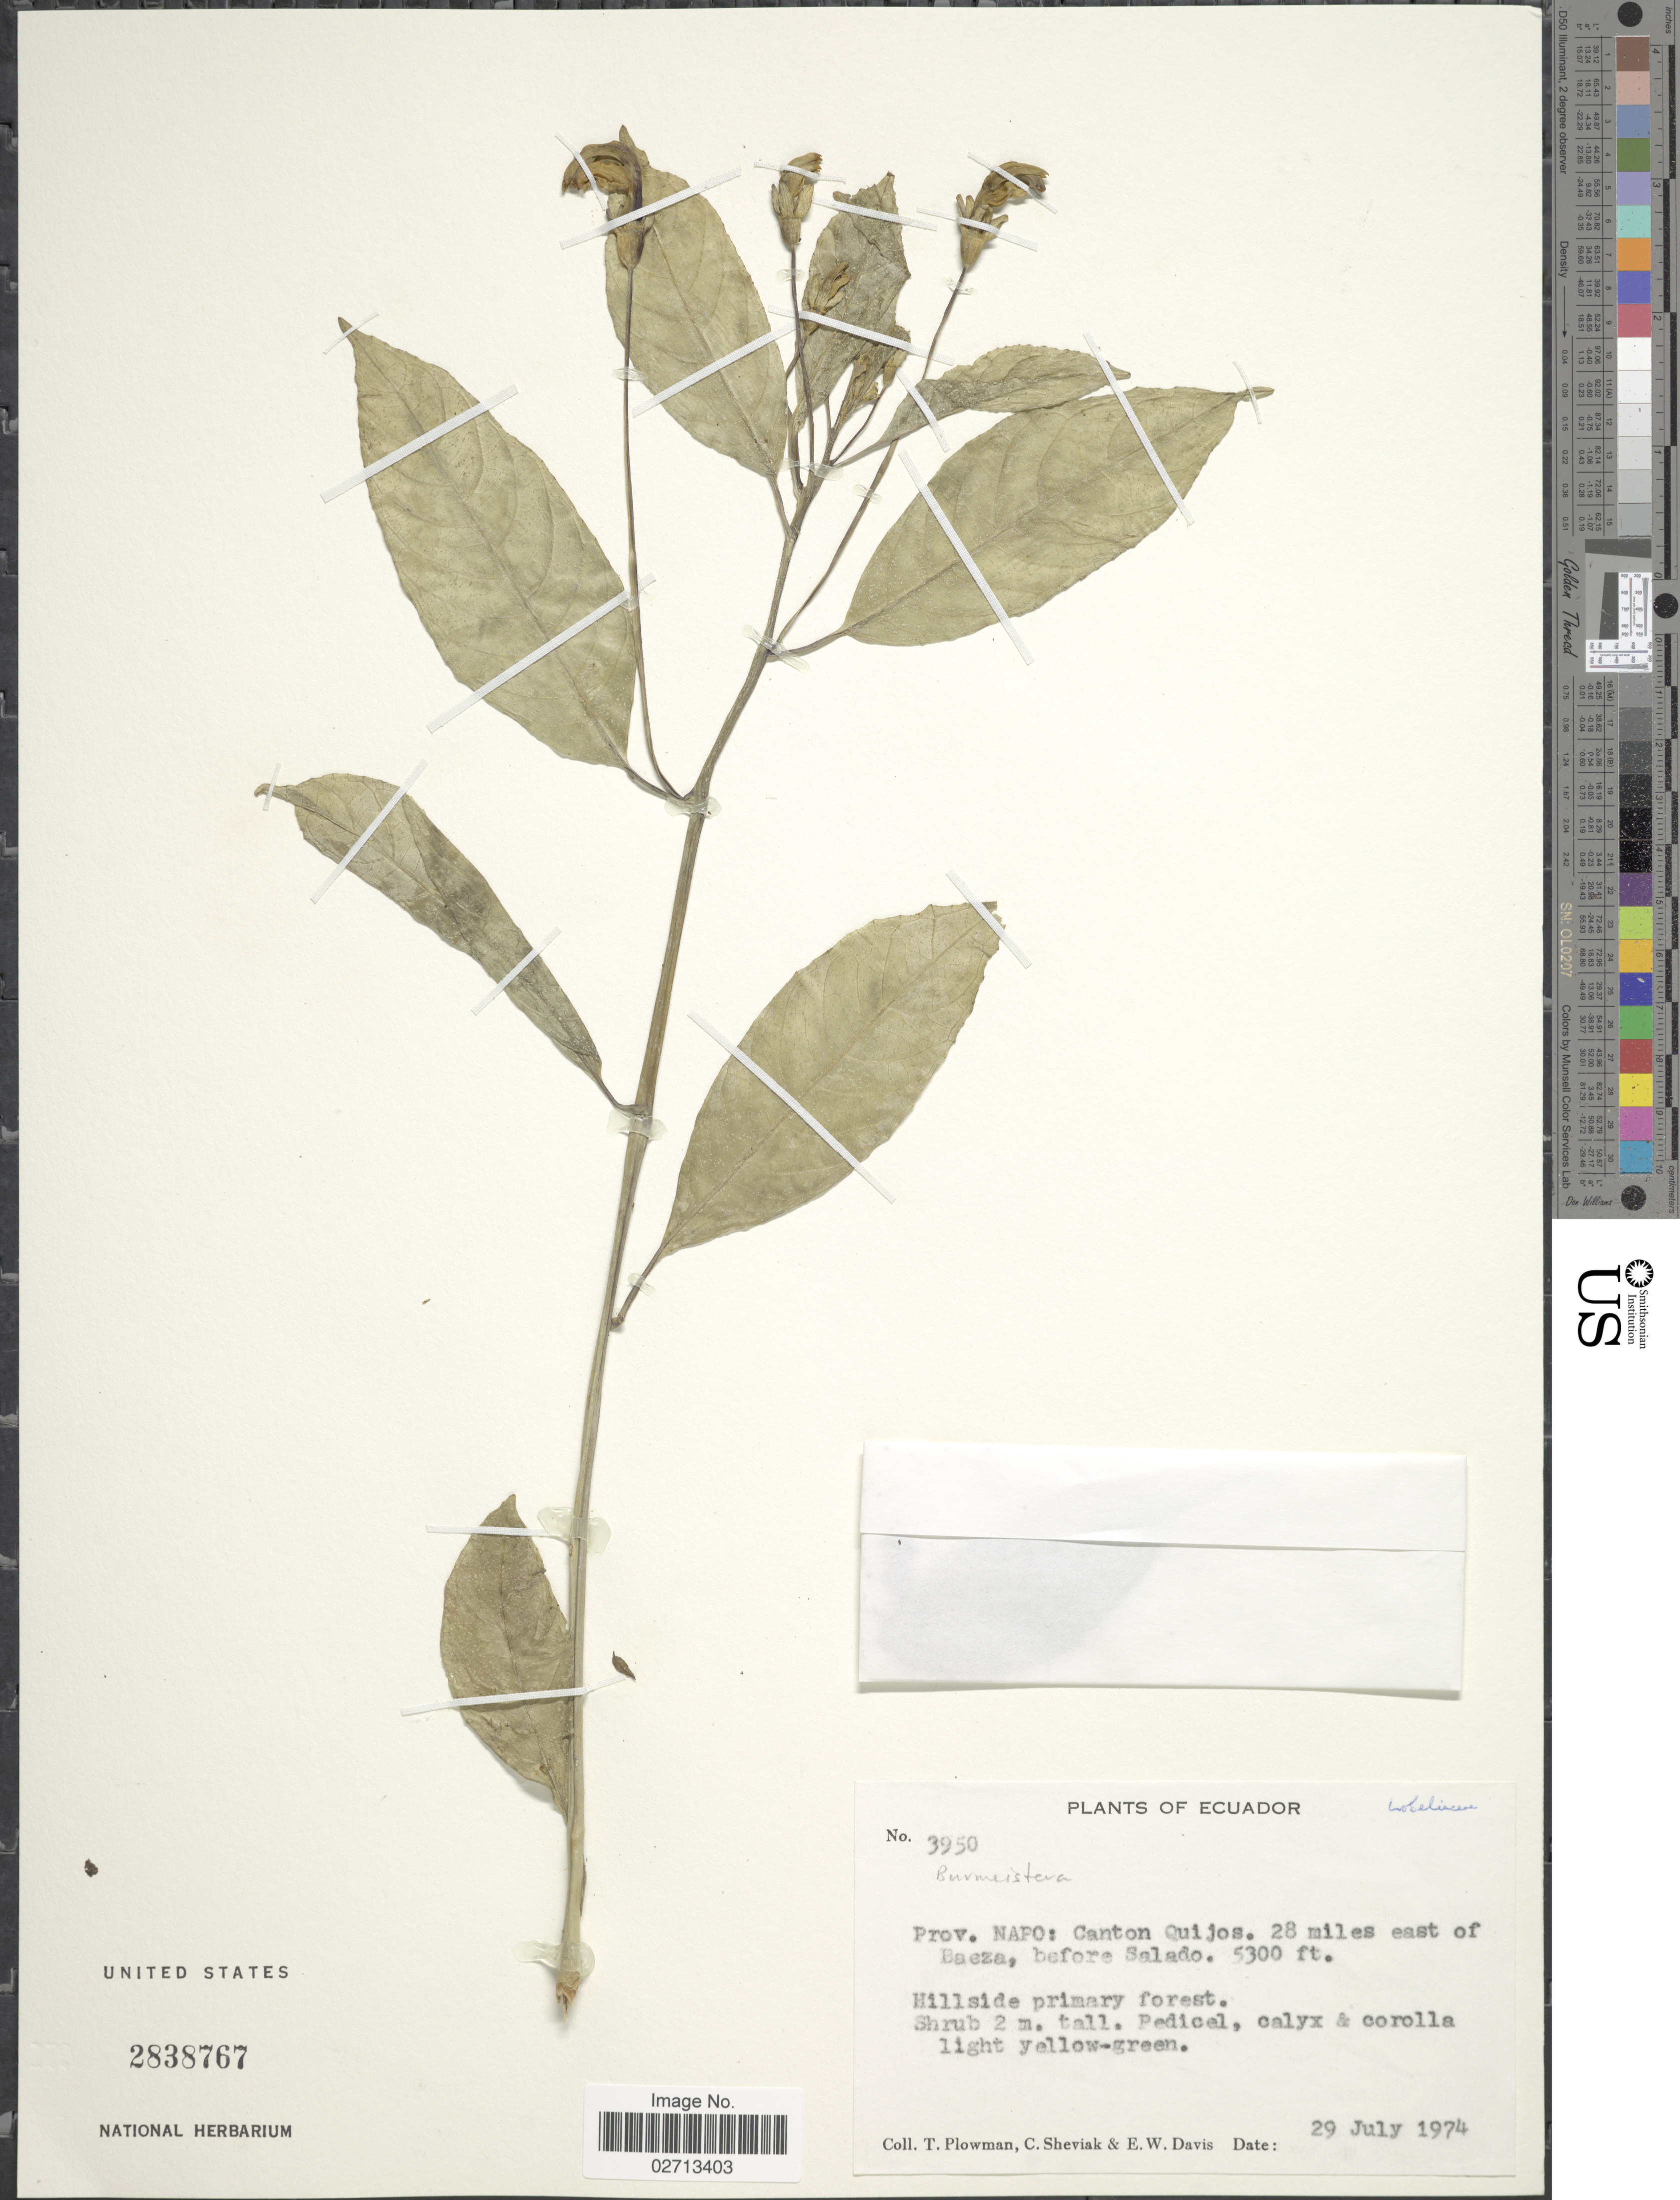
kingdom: Plantae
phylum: Tracheophyta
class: Magnoliopsida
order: Asterales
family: Campanulaceae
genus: Burmeistera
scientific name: Burmeistera sp.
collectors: T. Plowman, C. J. Sheviak & E. W. Davis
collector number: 3950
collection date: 1974-07-29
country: Ecuador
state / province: Napo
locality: Canton Quijos. 28 miles east of Baeza, before Salado.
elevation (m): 1615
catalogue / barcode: US 2838767